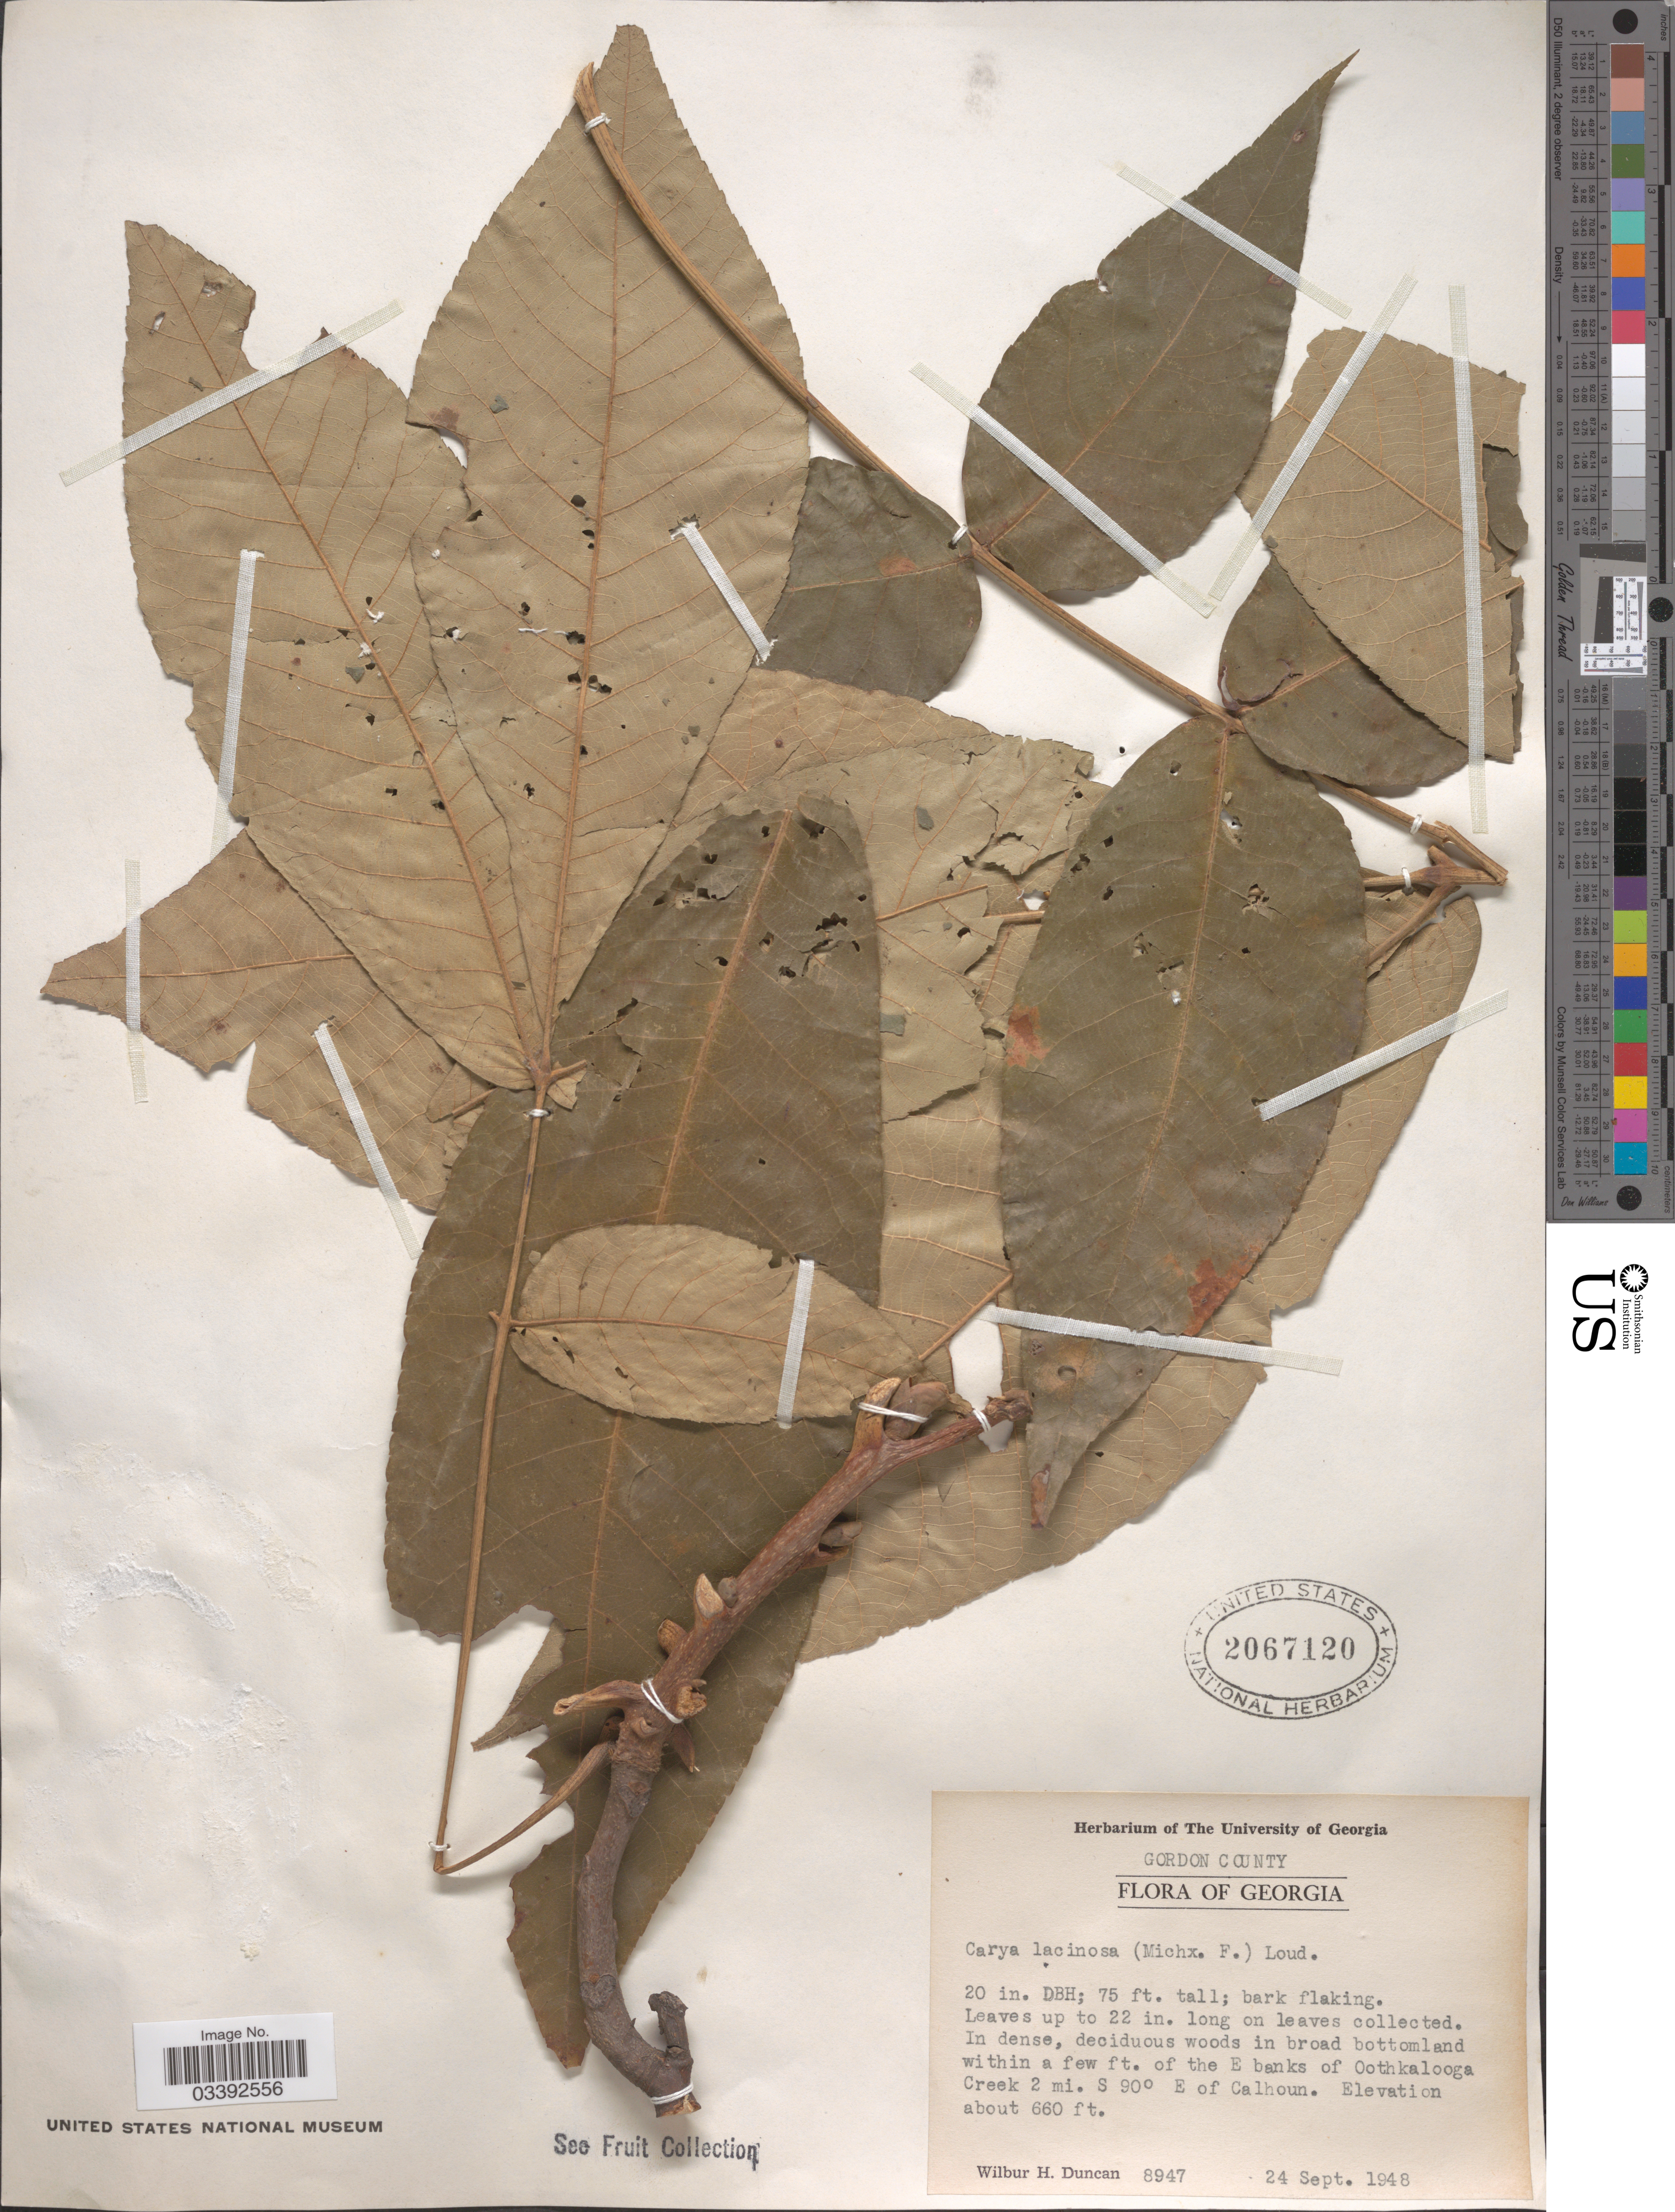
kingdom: Plantae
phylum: Tracheophyta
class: Magnoliopsida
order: Fagales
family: Juglandaceae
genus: Carya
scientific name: Carya tomentosa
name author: (Lam.) Nutt.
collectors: W. H. Duncan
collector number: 8947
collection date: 1948-09-24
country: United States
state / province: Georgia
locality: Gordon County. In broad bottomland within a few ft. of the E banks of Oothkalooga Creek 2 mi. S 90° E of Calhoun.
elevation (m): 201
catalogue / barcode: US 2067120